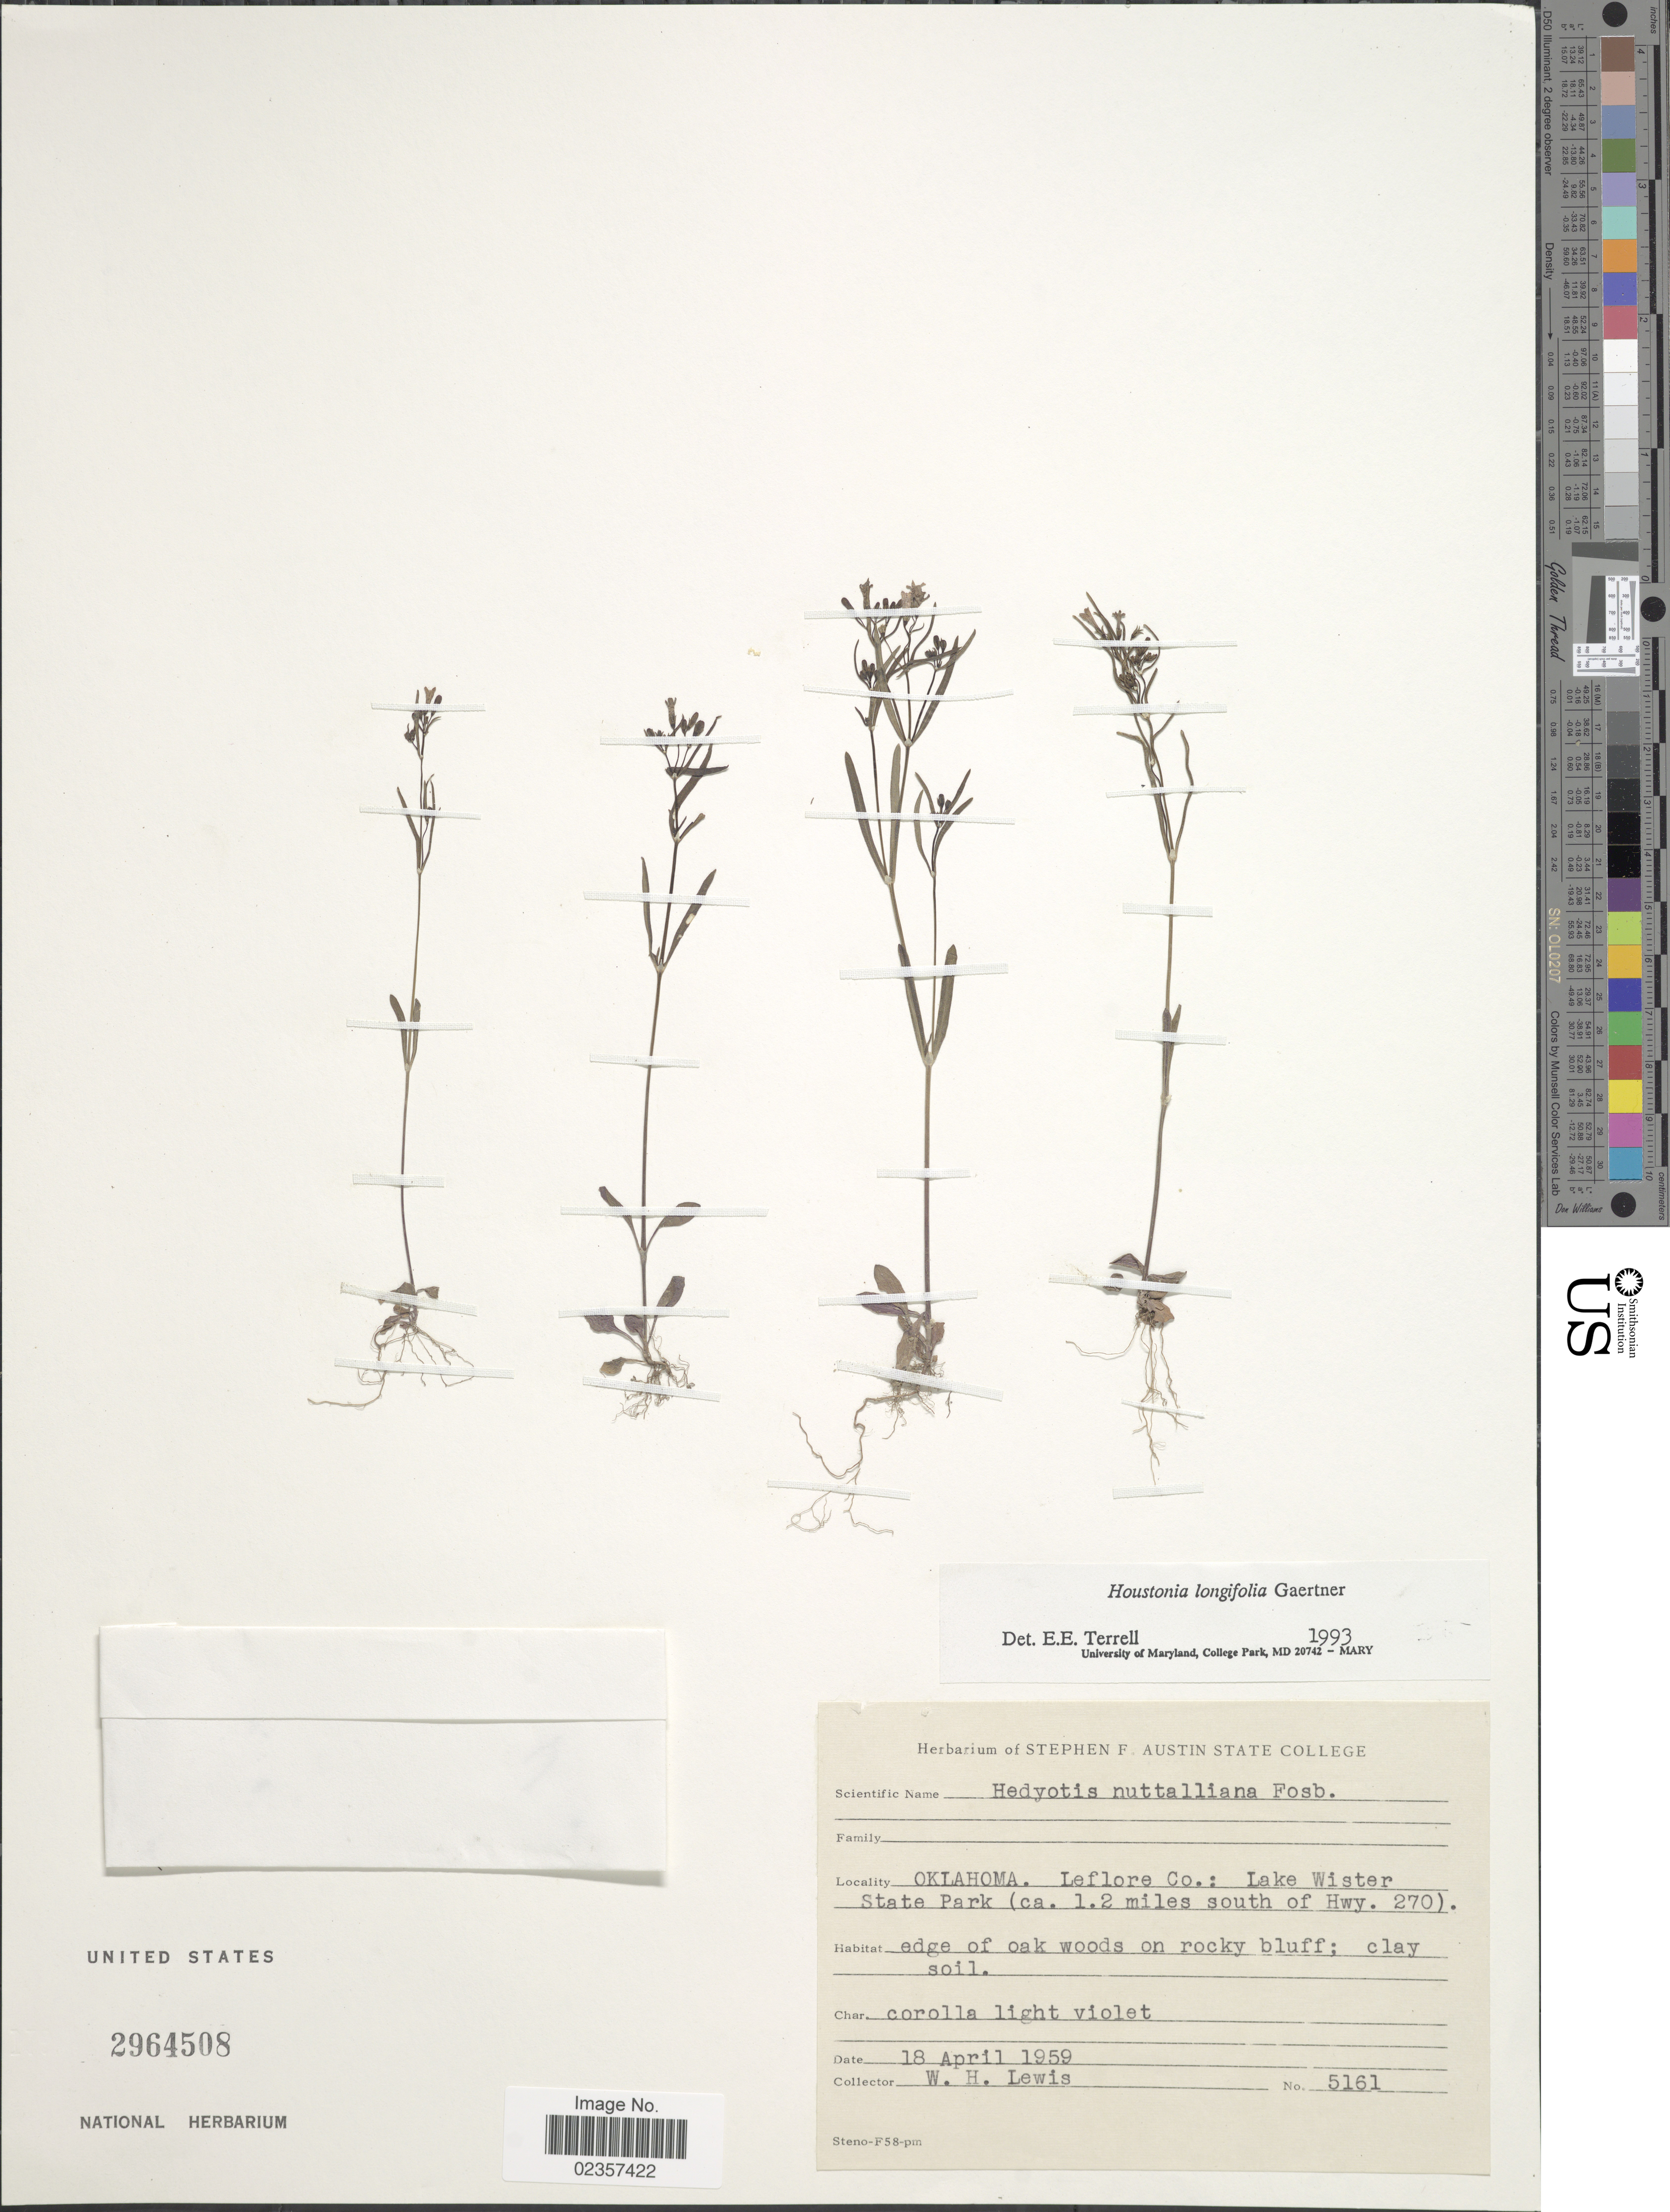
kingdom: Plantae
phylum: Tracheophyta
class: Magnoliopsida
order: Gentianales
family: Rubiaceae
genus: Houstonia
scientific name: Houstonia longifolia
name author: Gaertn.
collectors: W. H. Lewis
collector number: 5161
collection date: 1959-04-18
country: United States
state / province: Oklahoma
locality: Leflore Co.: Lake Wister State Park (ca. 1.2 miles south of Hwy. 270)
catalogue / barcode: US 2964508